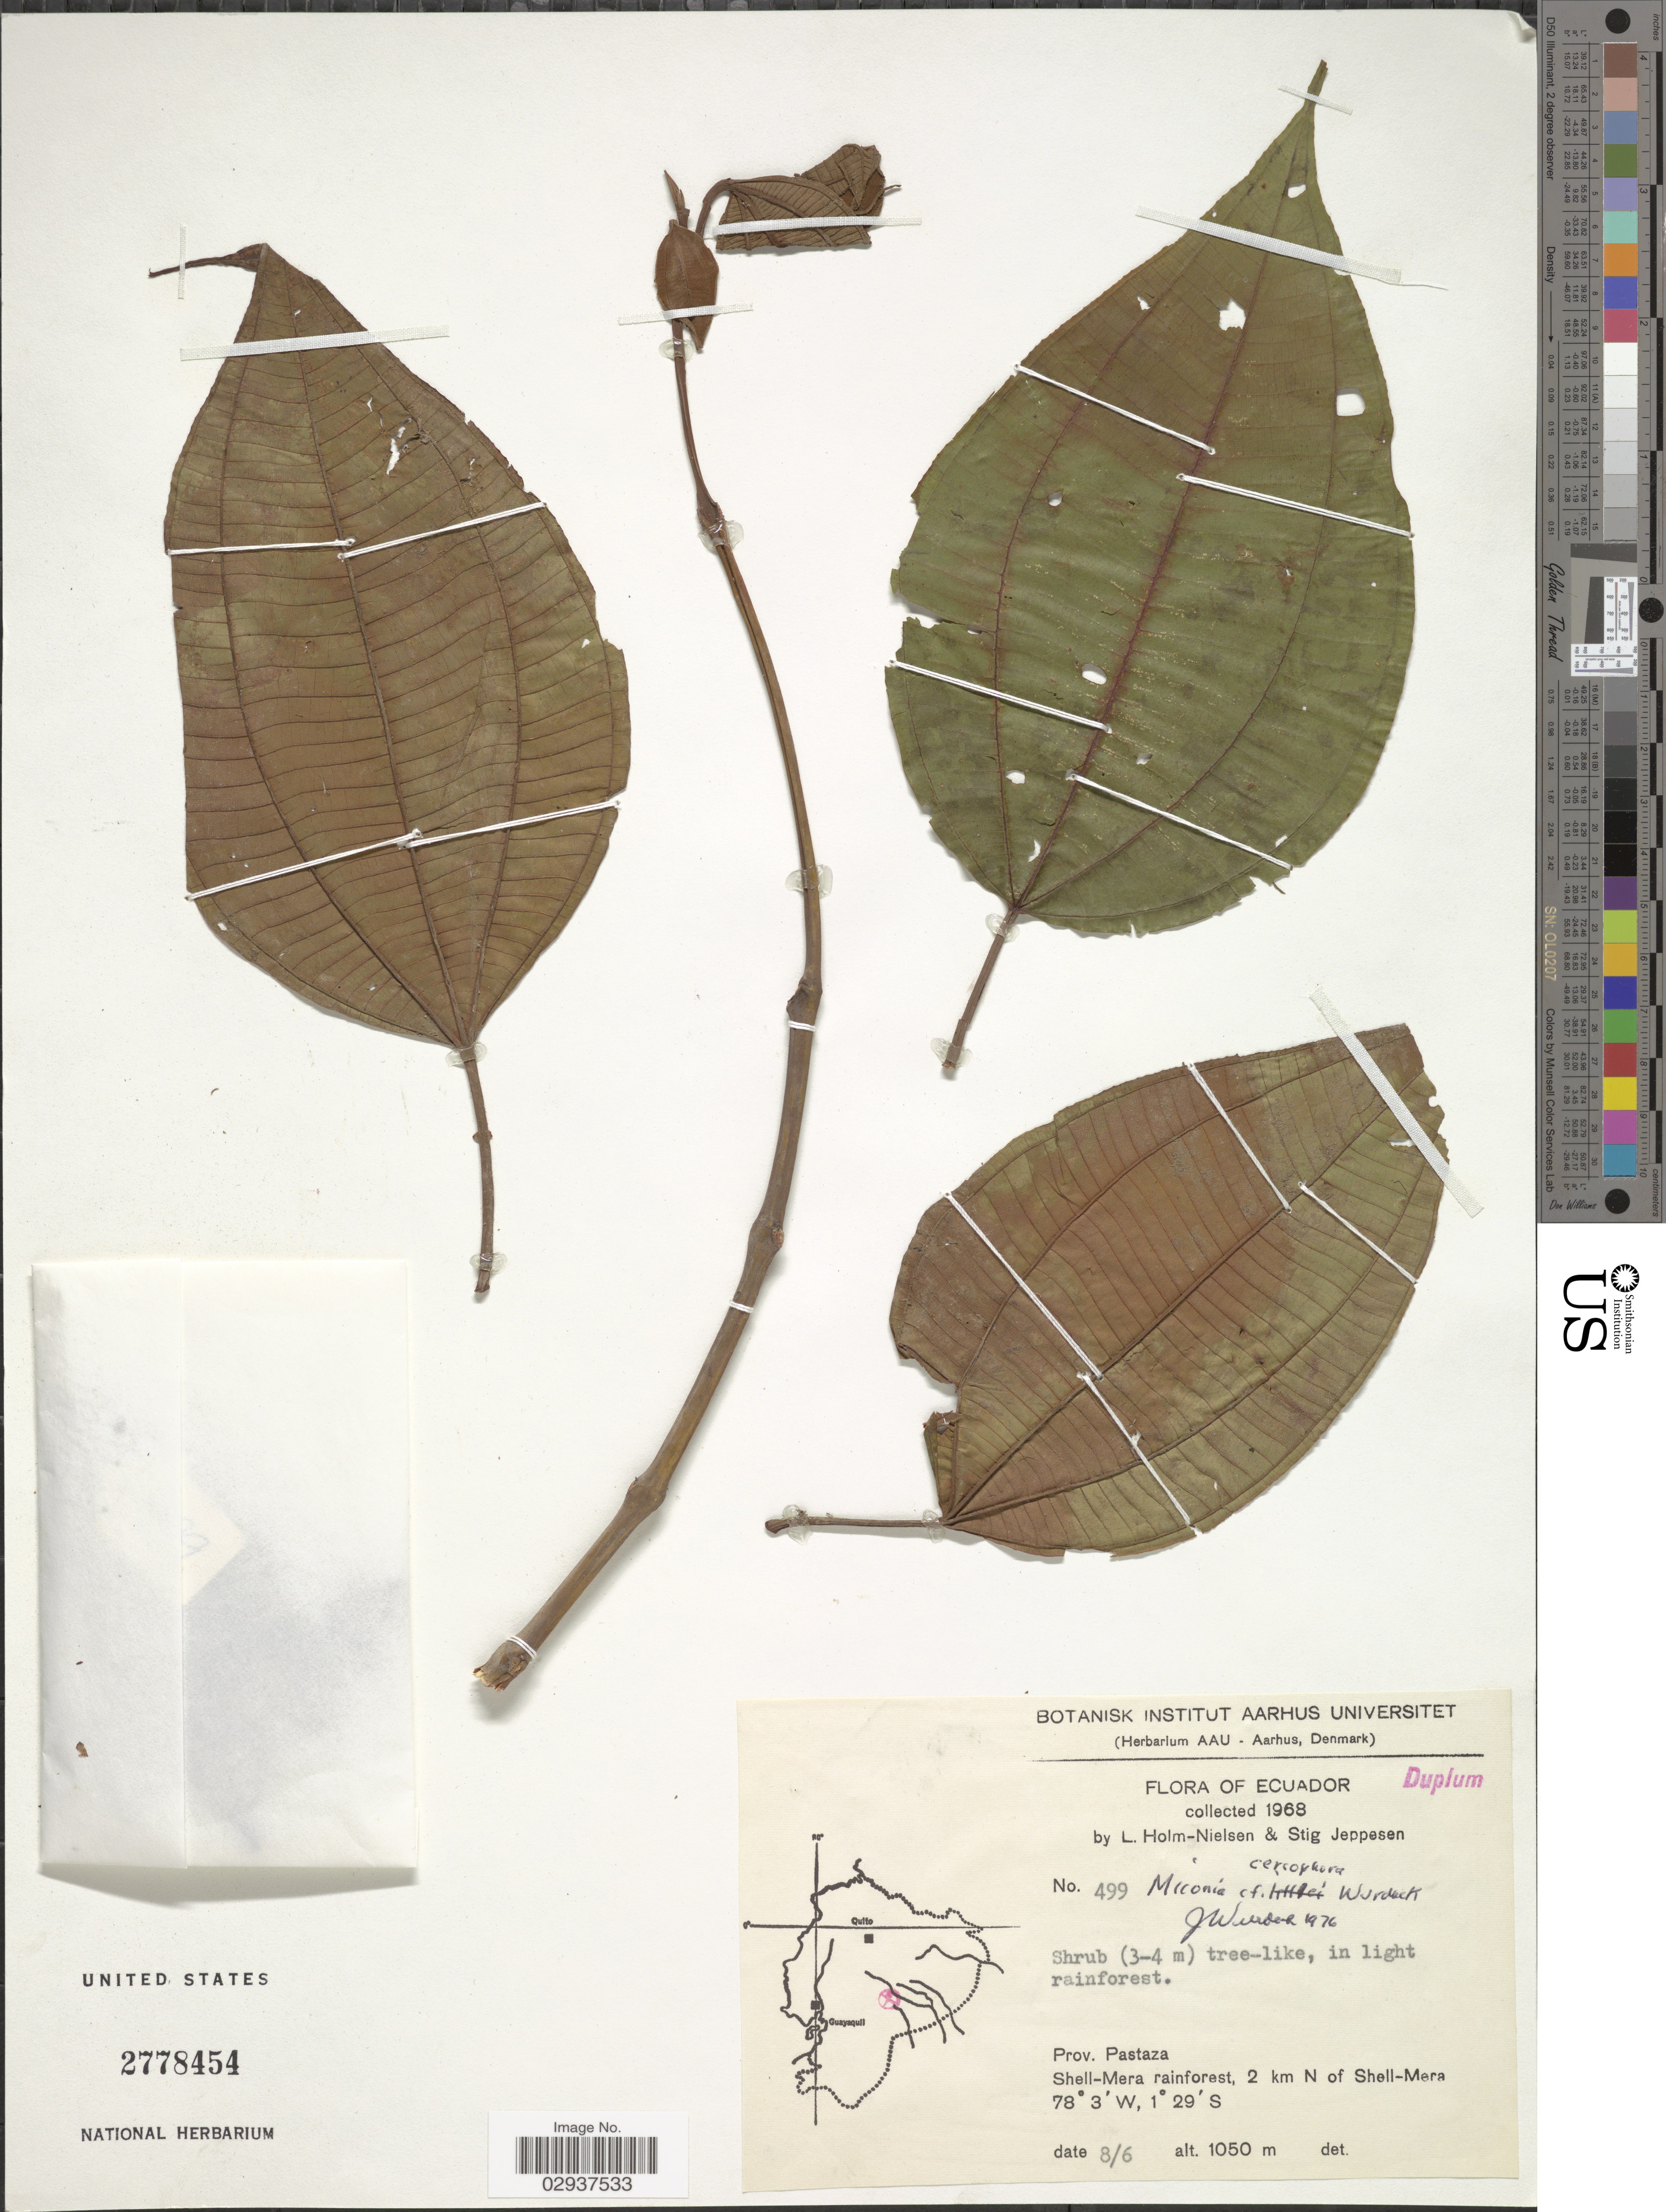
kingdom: Plantae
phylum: Tracheophyta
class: Magnoliopsida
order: Myrtales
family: Melastomataceae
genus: Miconia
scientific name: Miconia cercophora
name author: Wurdack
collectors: L. Holm-Nielsen & S. Jeppesen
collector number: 499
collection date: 1968-06-08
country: Ecuador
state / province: Pastaza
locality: Shell-Mera rainforest, 2 km N of Shell-Mera.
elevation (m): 1050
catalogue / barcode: US 2778454